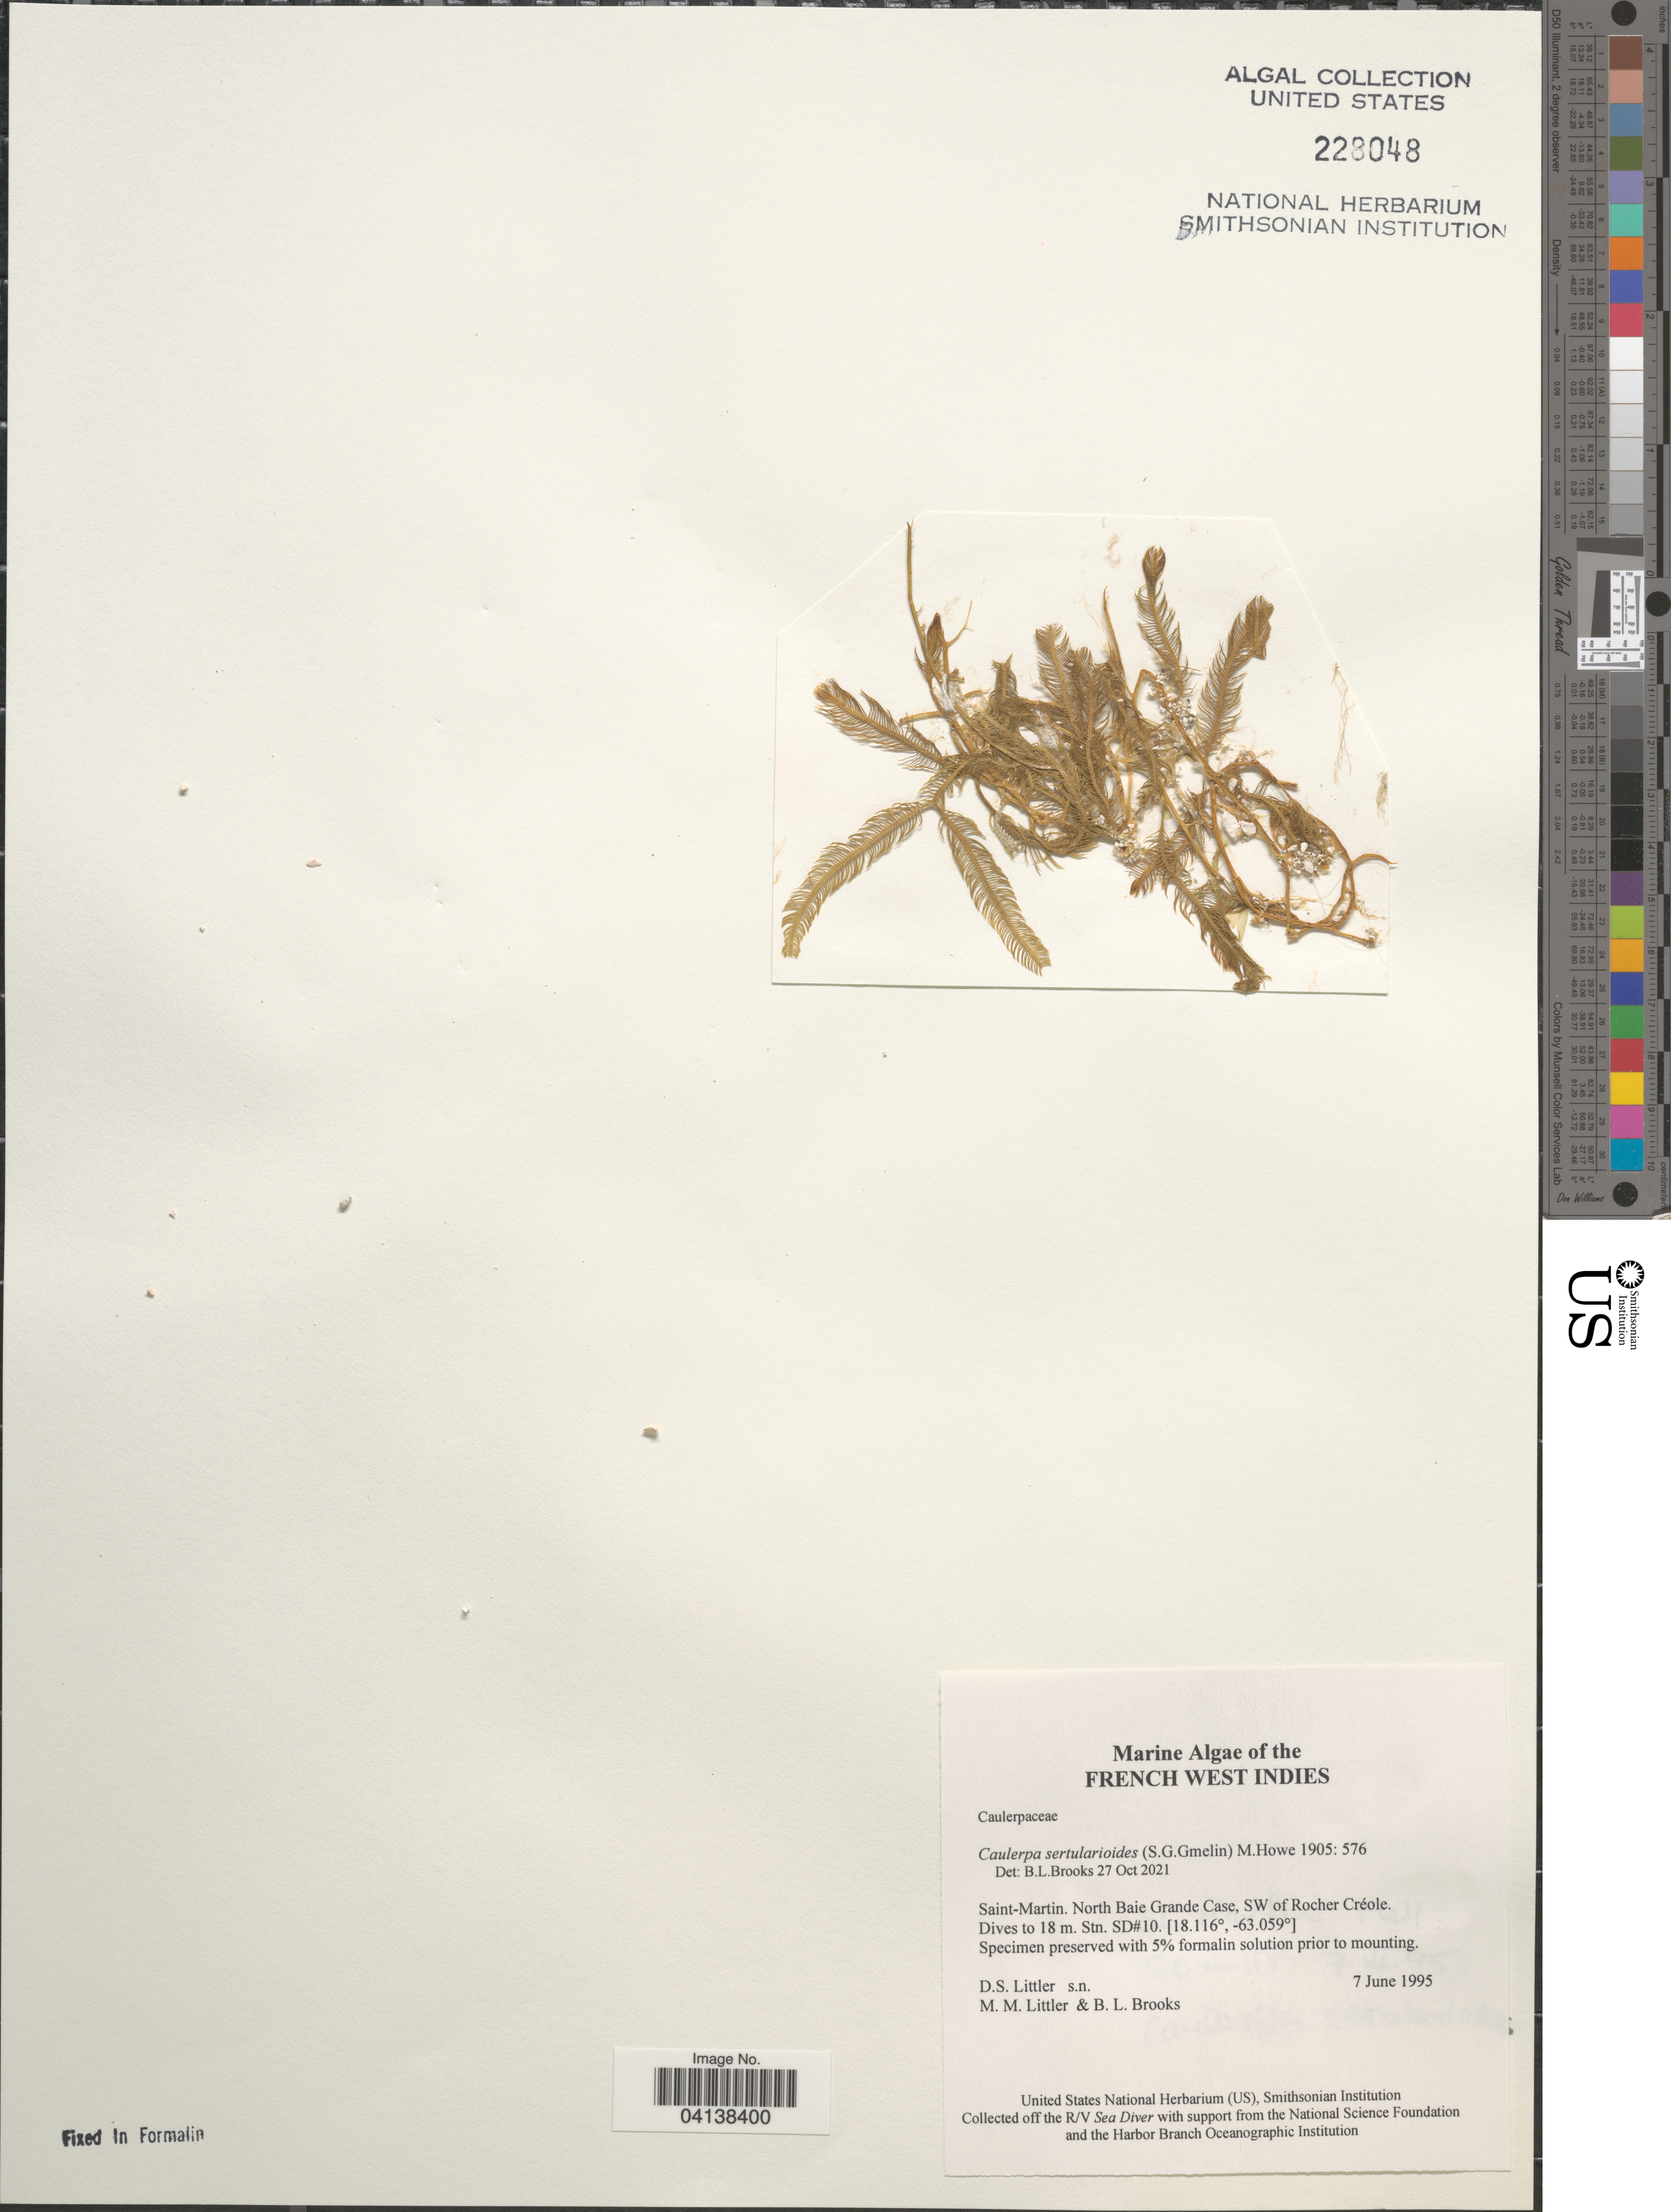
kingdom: Plantae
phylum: Chlorophyta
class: Ulvophyceae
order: Bryopsidales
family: Caulerpaceae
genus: Caulerpa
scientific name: Caulerpa sertularioides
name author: (S.G. Gmel.) M. Howe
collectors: D. S. Littler & B. Brooks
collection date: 1995-06-07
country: Saint Martin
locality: French West Indies. Saint-Martin. North Baie Grande Case, SW of Rocher Créole. Stn. SD#10.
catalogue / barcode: US 228048